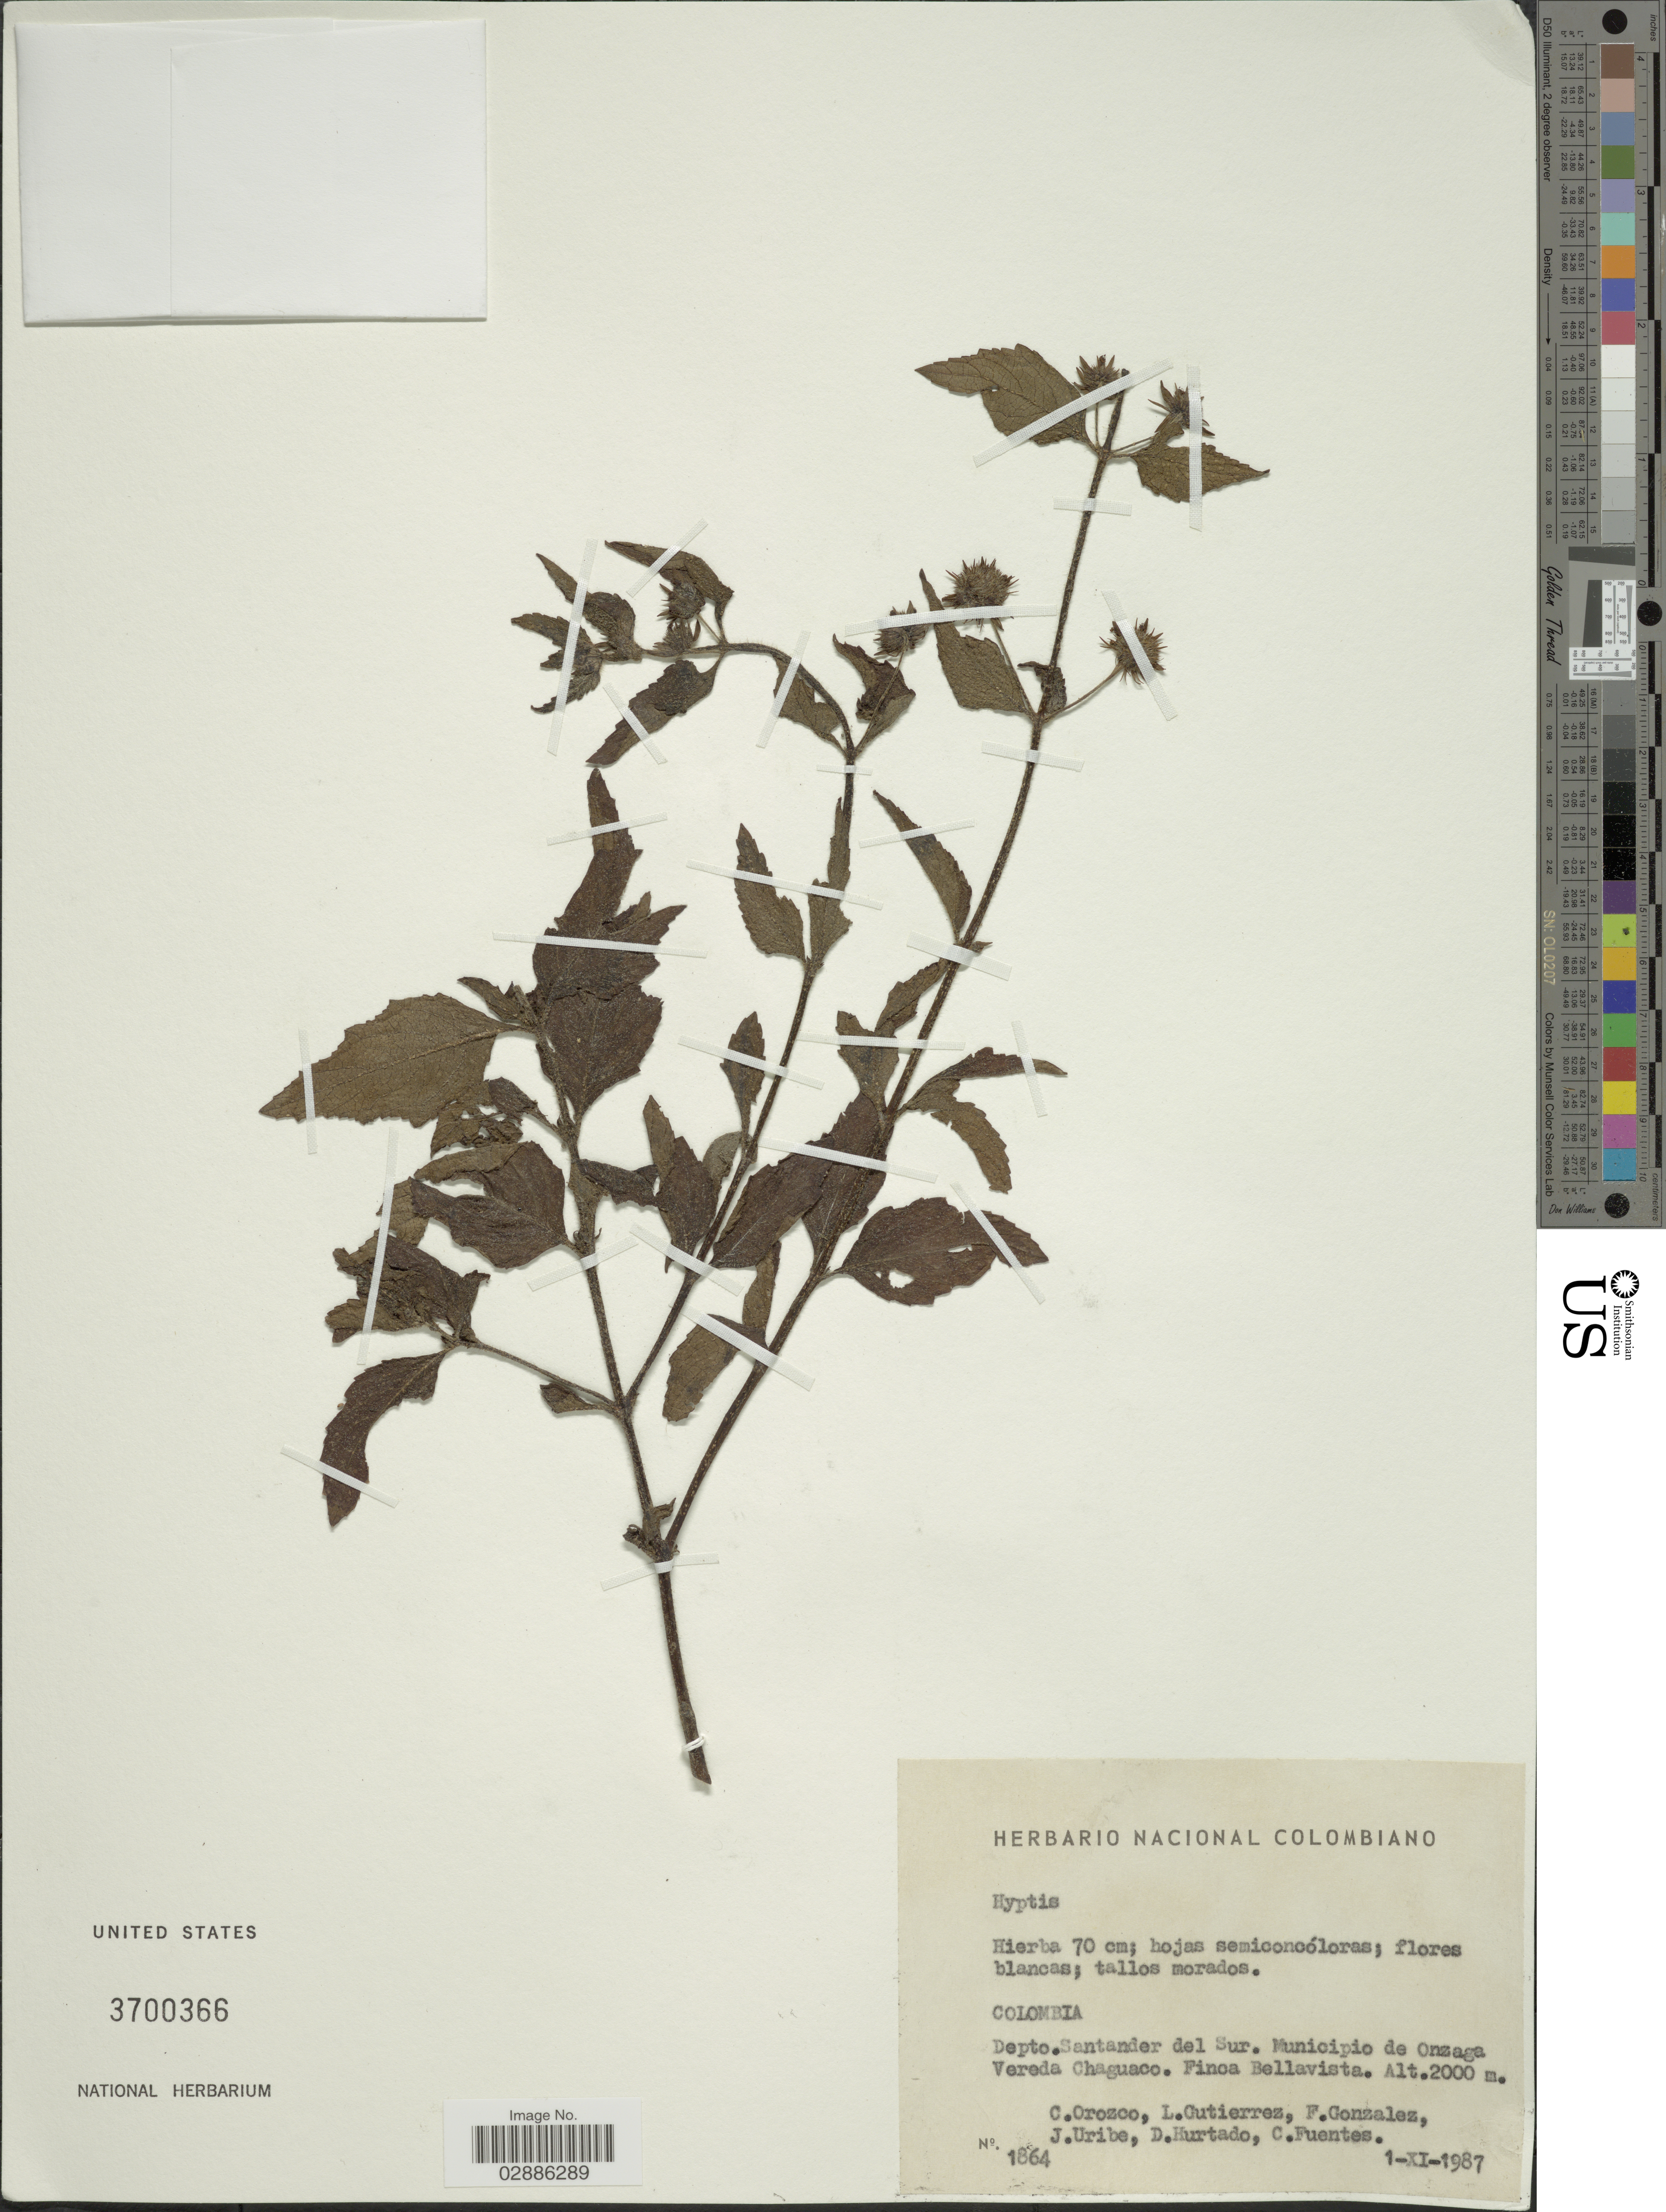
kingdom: Plantae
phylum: Tracheophyta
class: Magnoliopsida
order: Lamiales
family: Lamiaceae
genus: Hyptis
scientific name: Hyptis sp.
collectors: C. Orozco, L. Gutiérrez, F. Gonzalez, J. Uribe & et al.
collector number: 1864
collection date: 1987-11-01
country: Colombia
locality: Depto. Santander del Sur, Municipio de Onzaga, Vereda Chaguaco, Finca Bellavista.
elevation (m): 2000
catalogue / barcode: US 3700366